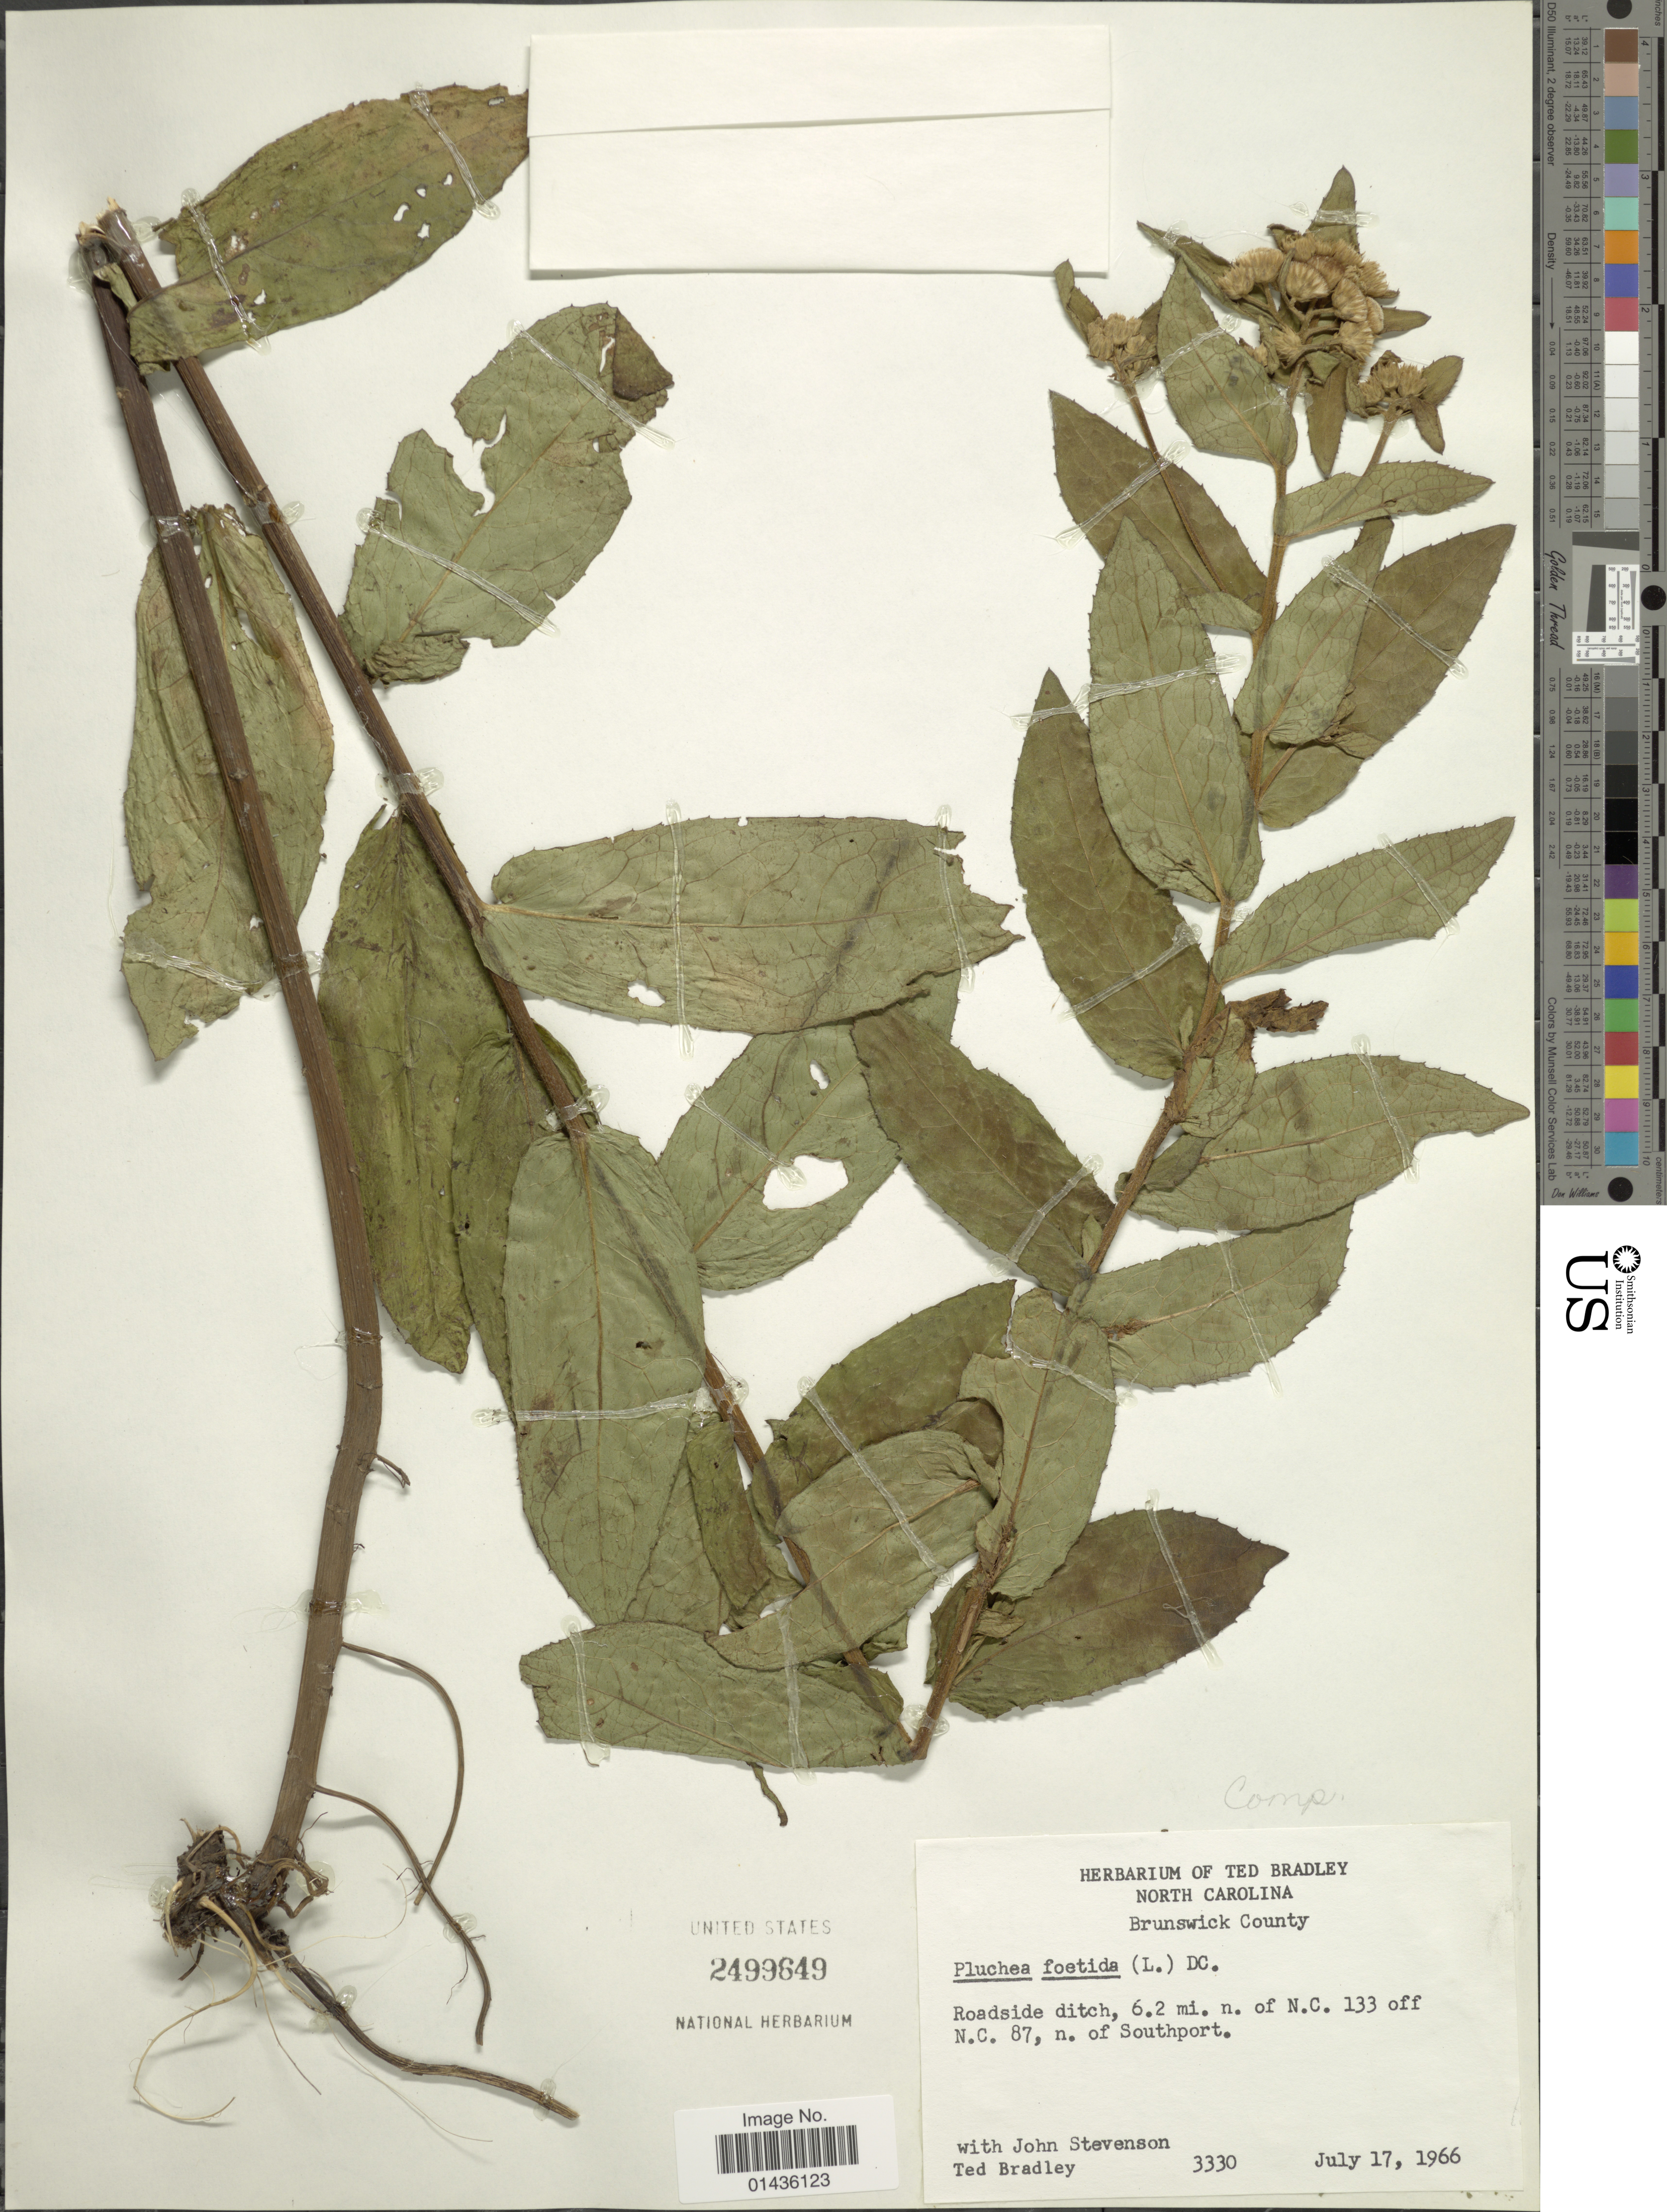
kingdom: Plantae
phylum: Tracheophyta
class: Magnoliopsida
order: Asterales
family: Asteraceae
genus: Pluchea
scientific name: Pluchea foetida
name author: (L.) DC.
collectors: J. Stevenson & T. Bradley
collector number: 3330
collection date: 1966-07-17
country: United States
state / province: North Carolina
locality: Brunswick County, 6.2 mi n. of N.C. 133 off N.C. 87, n. of Southport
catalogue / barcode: US 2499649